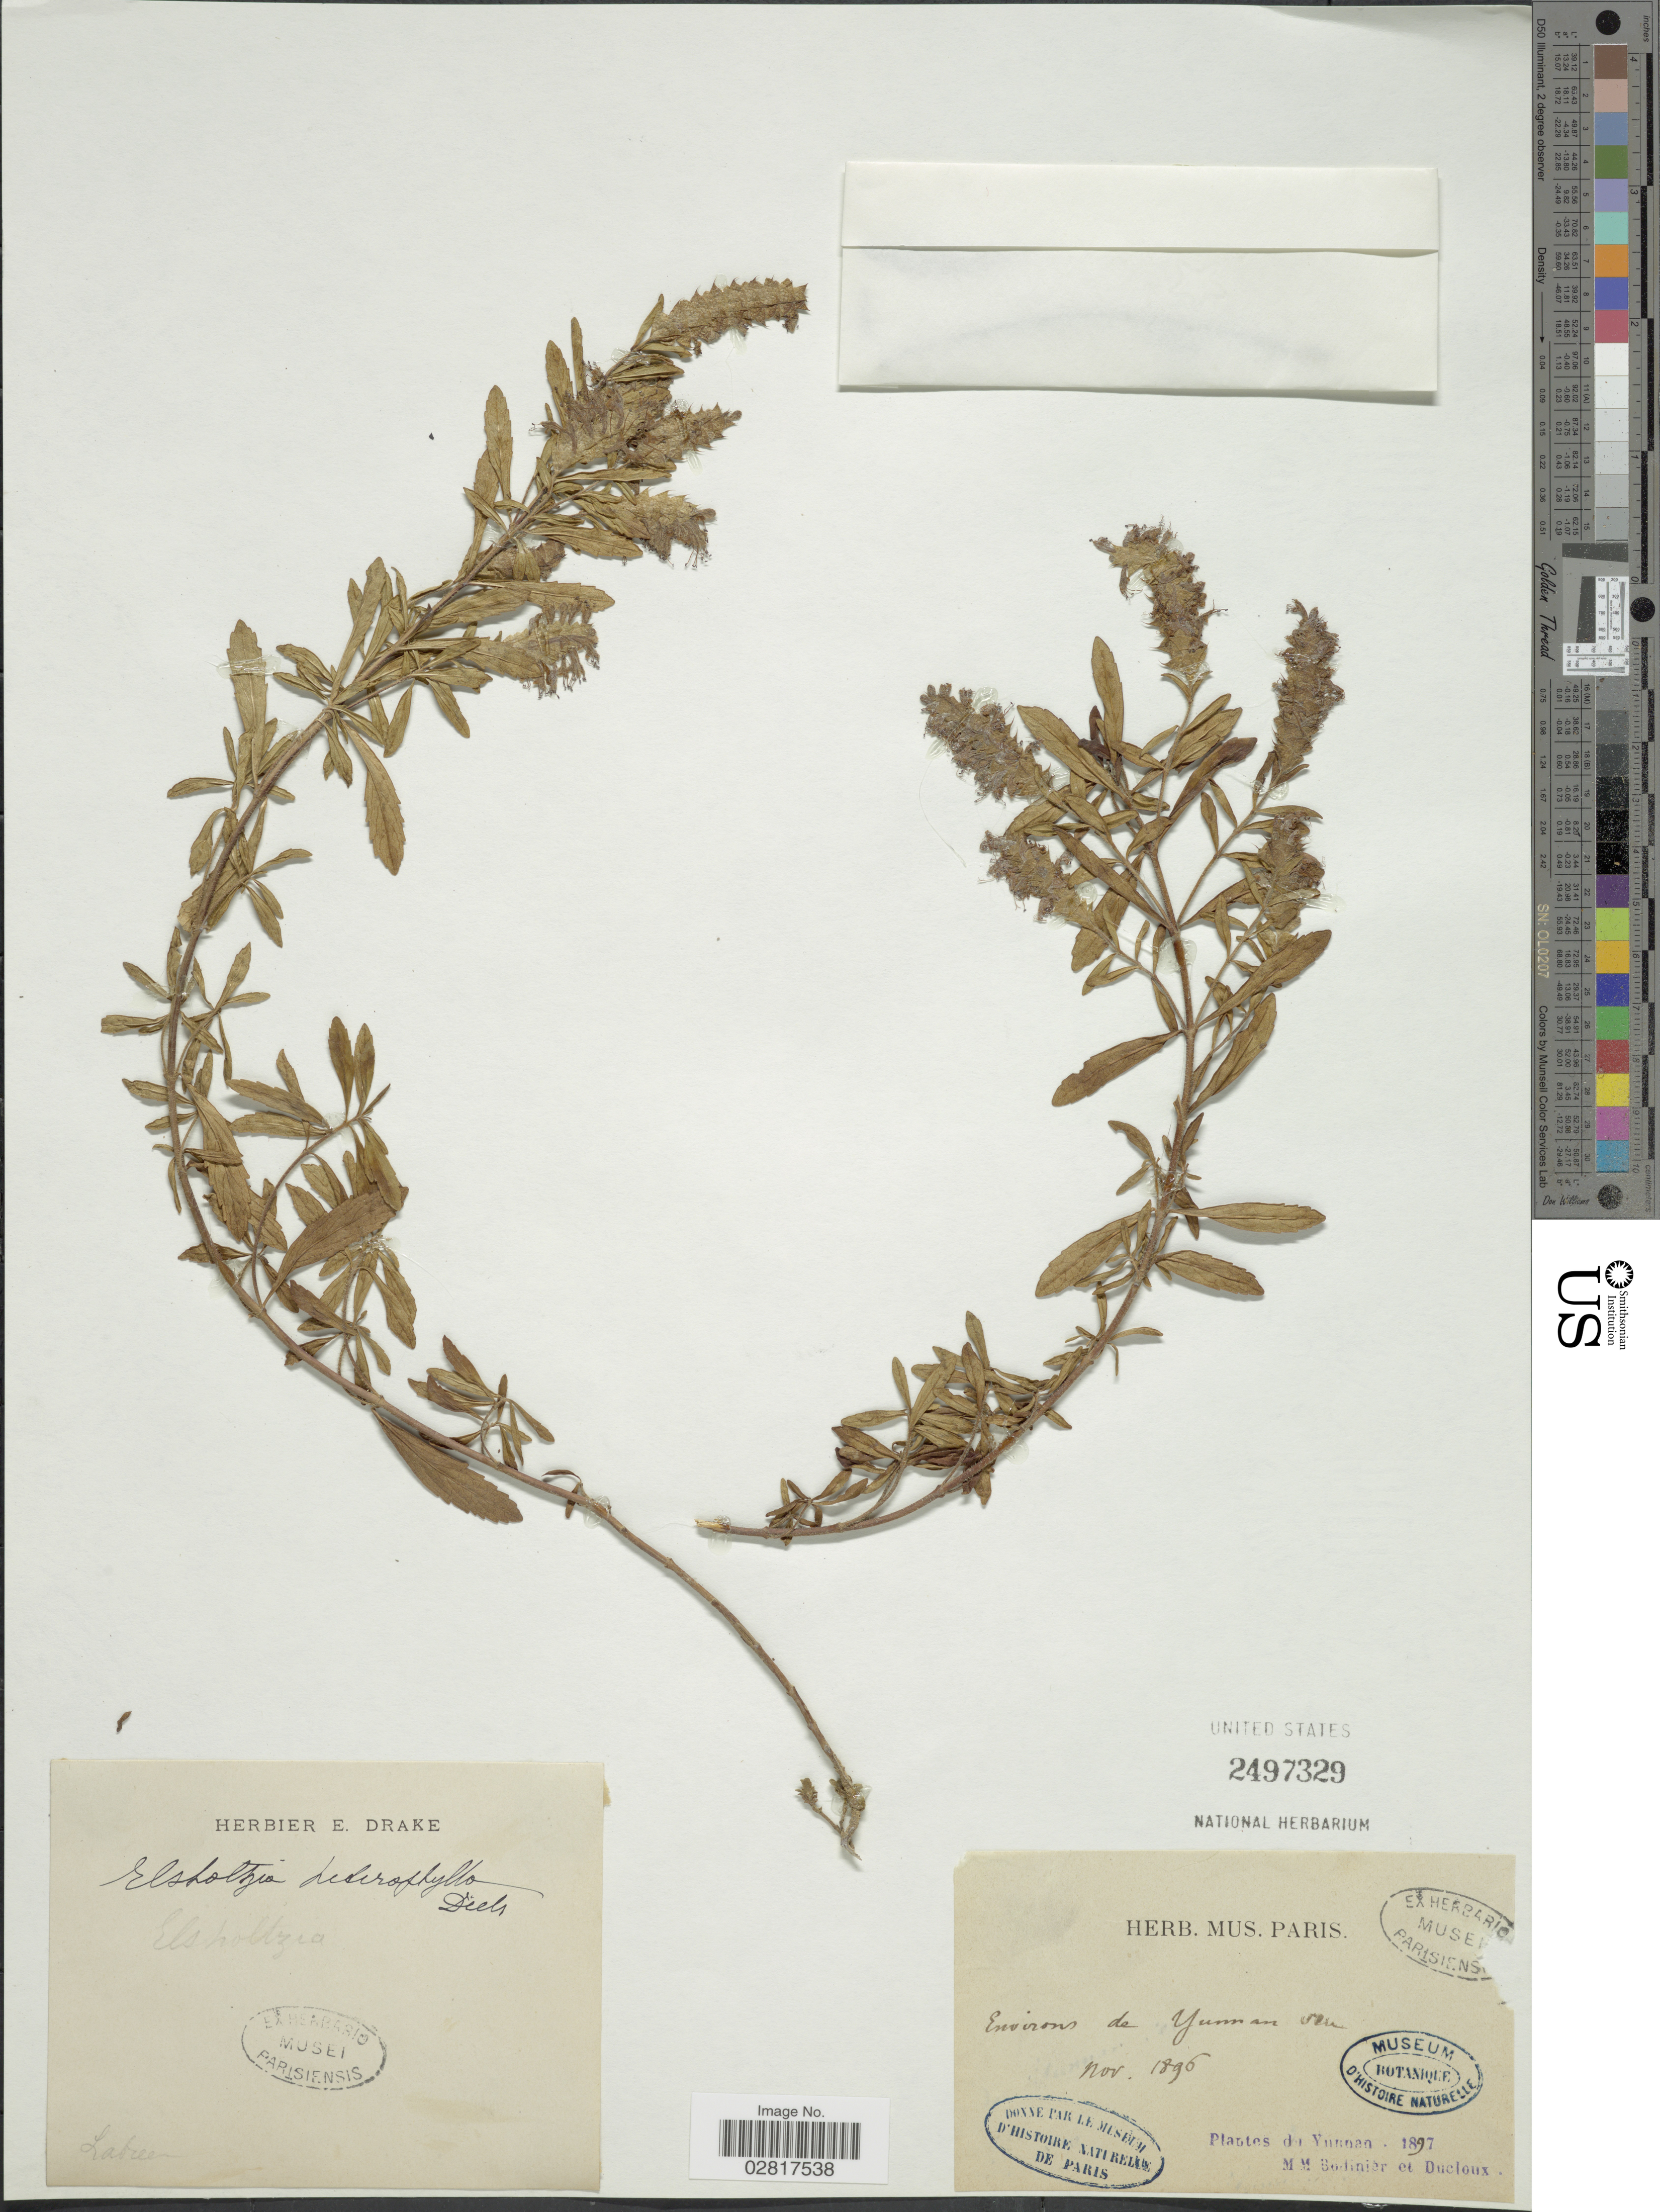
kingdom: Plantae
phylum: Tracheophyta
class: Magnoliopsida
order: Lamiales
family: Lamiaceae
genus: Elsholtzia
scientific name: Elsholtzia heterophylla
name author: Diels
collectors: M. Bodinier & -. Ducloux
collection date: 1897-11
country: China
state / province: Yunnan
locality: Environs de Yunnan.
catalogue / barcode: US 2497329